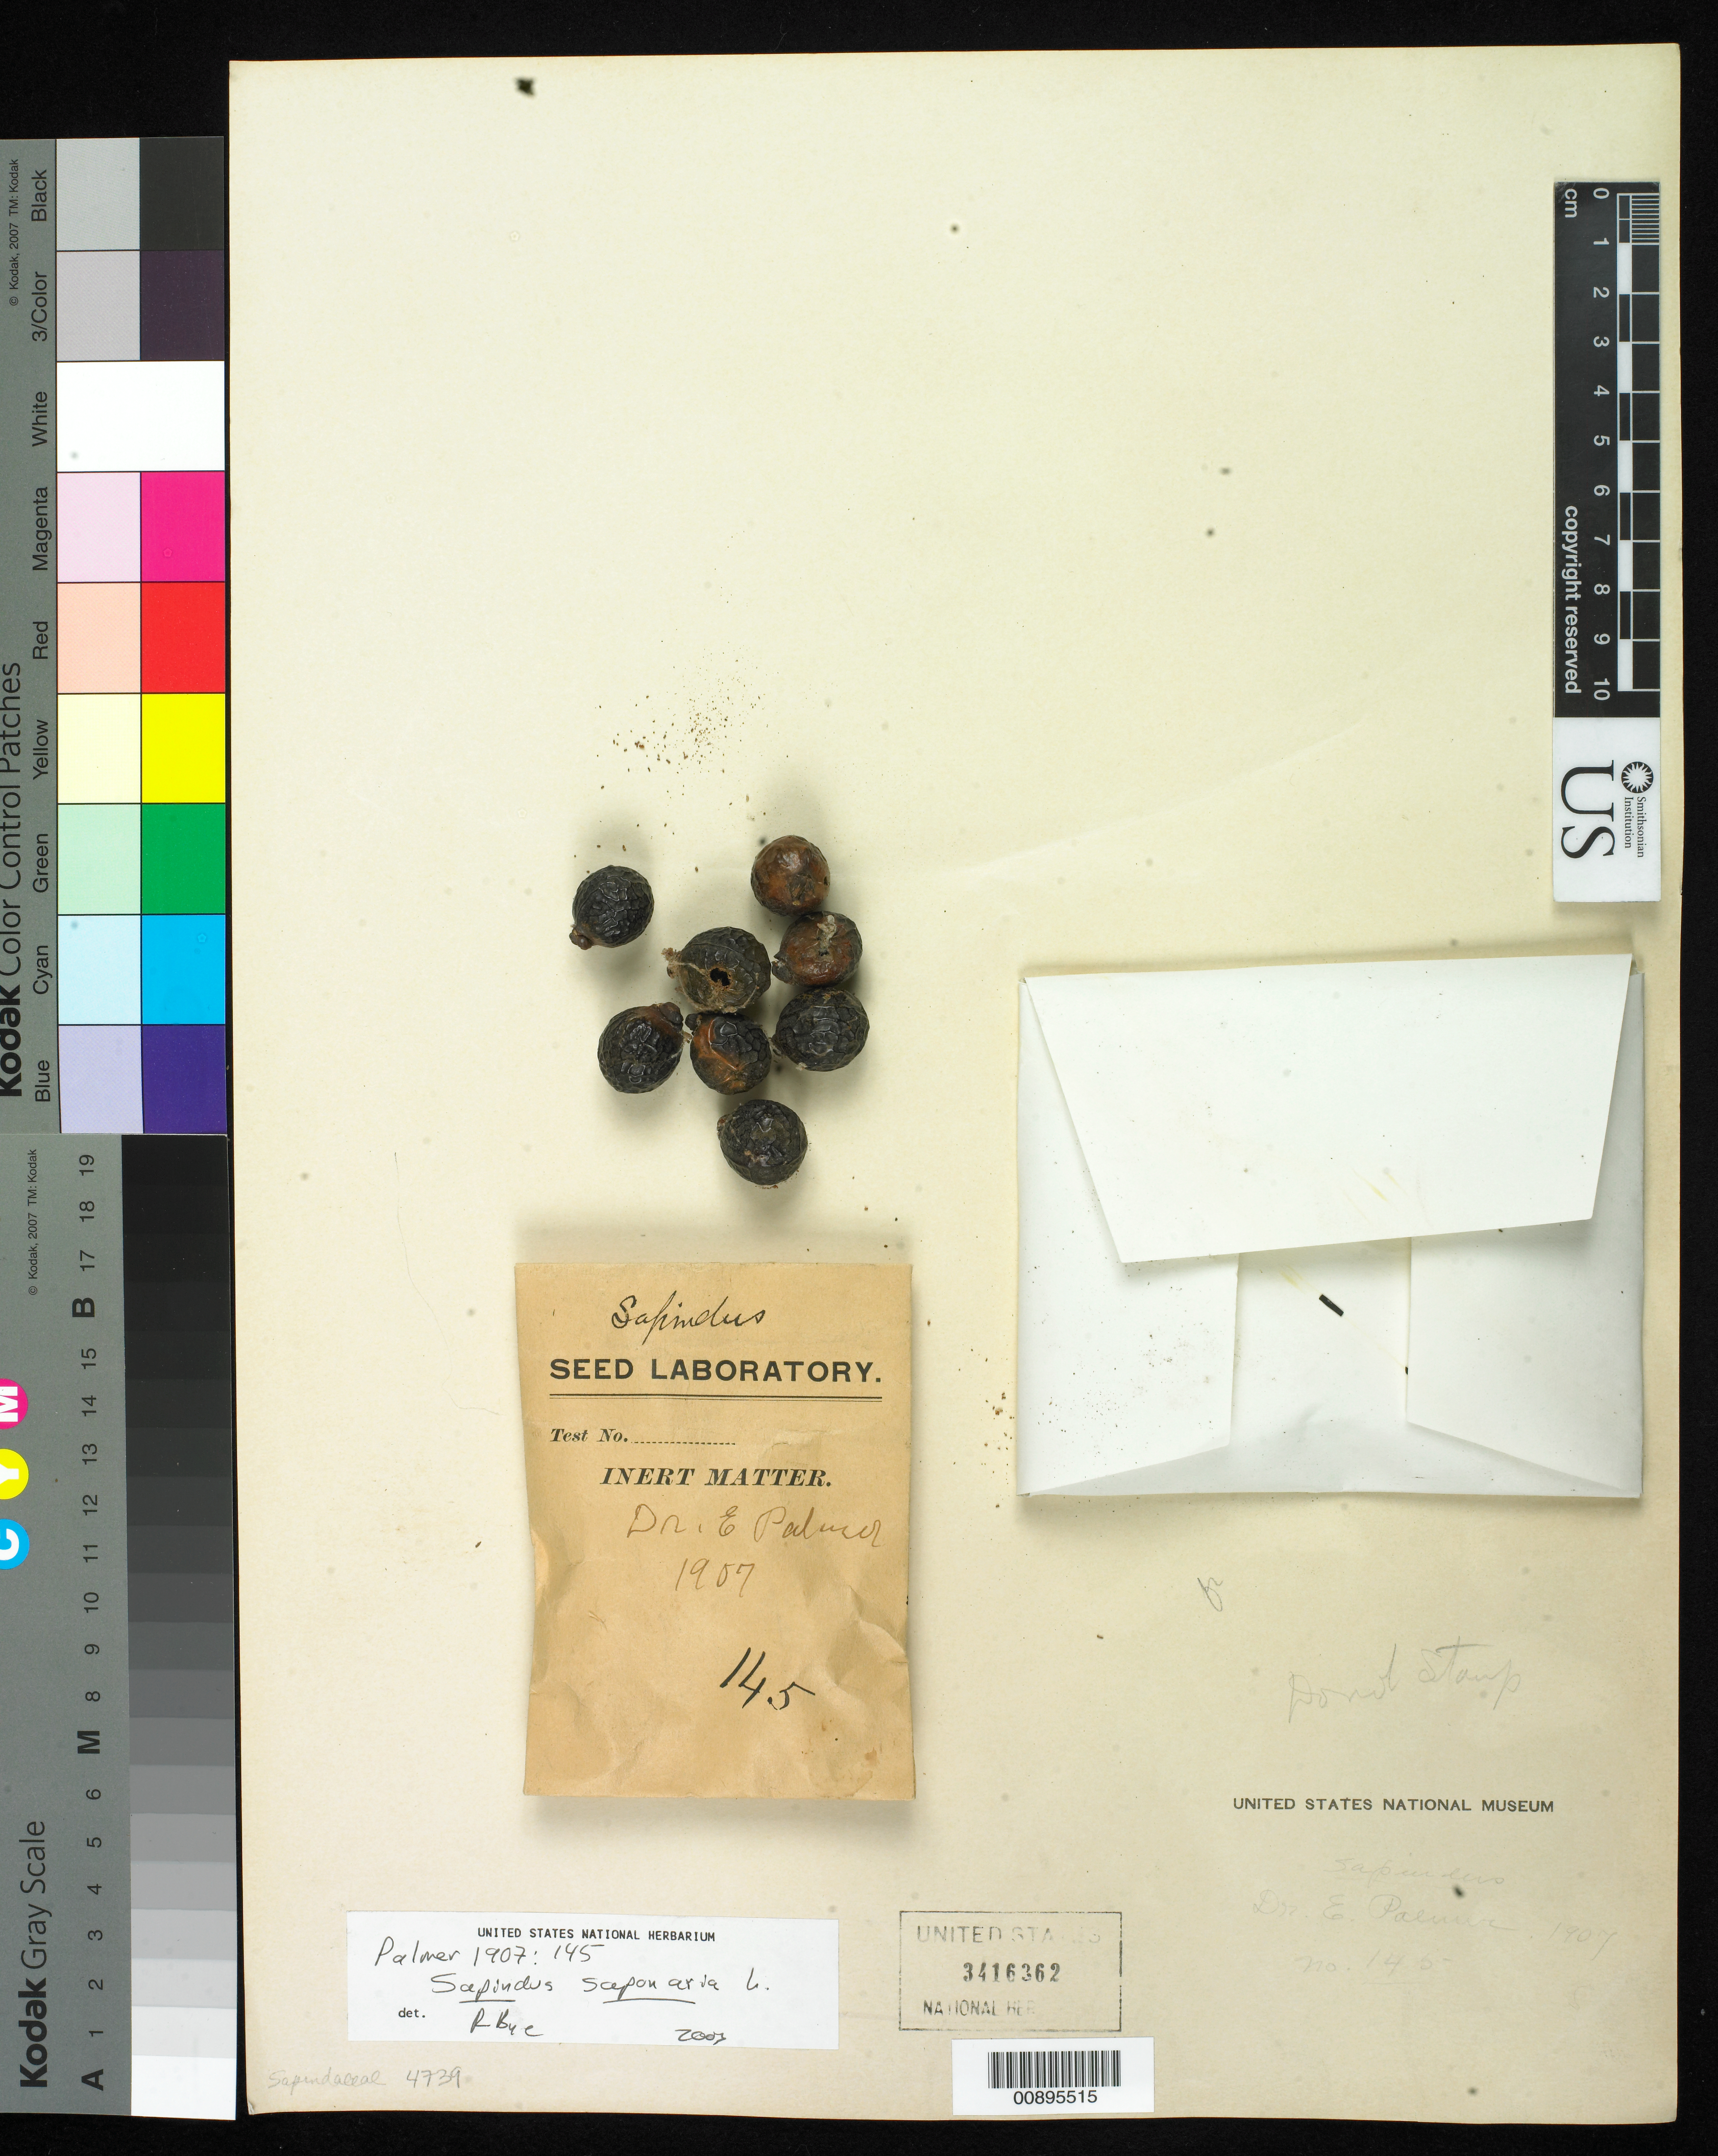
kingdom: Plantae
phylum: Tracheophyta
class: Magnoliopsida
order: Sapindales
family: Sapindaceae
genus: Sapindus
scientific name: Sapindus saponaria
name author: L.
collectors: E. Palmer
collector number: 145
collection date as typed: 1907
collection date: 1907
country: Mexico / United States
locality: Mexico or USA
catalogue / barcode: US 3416362